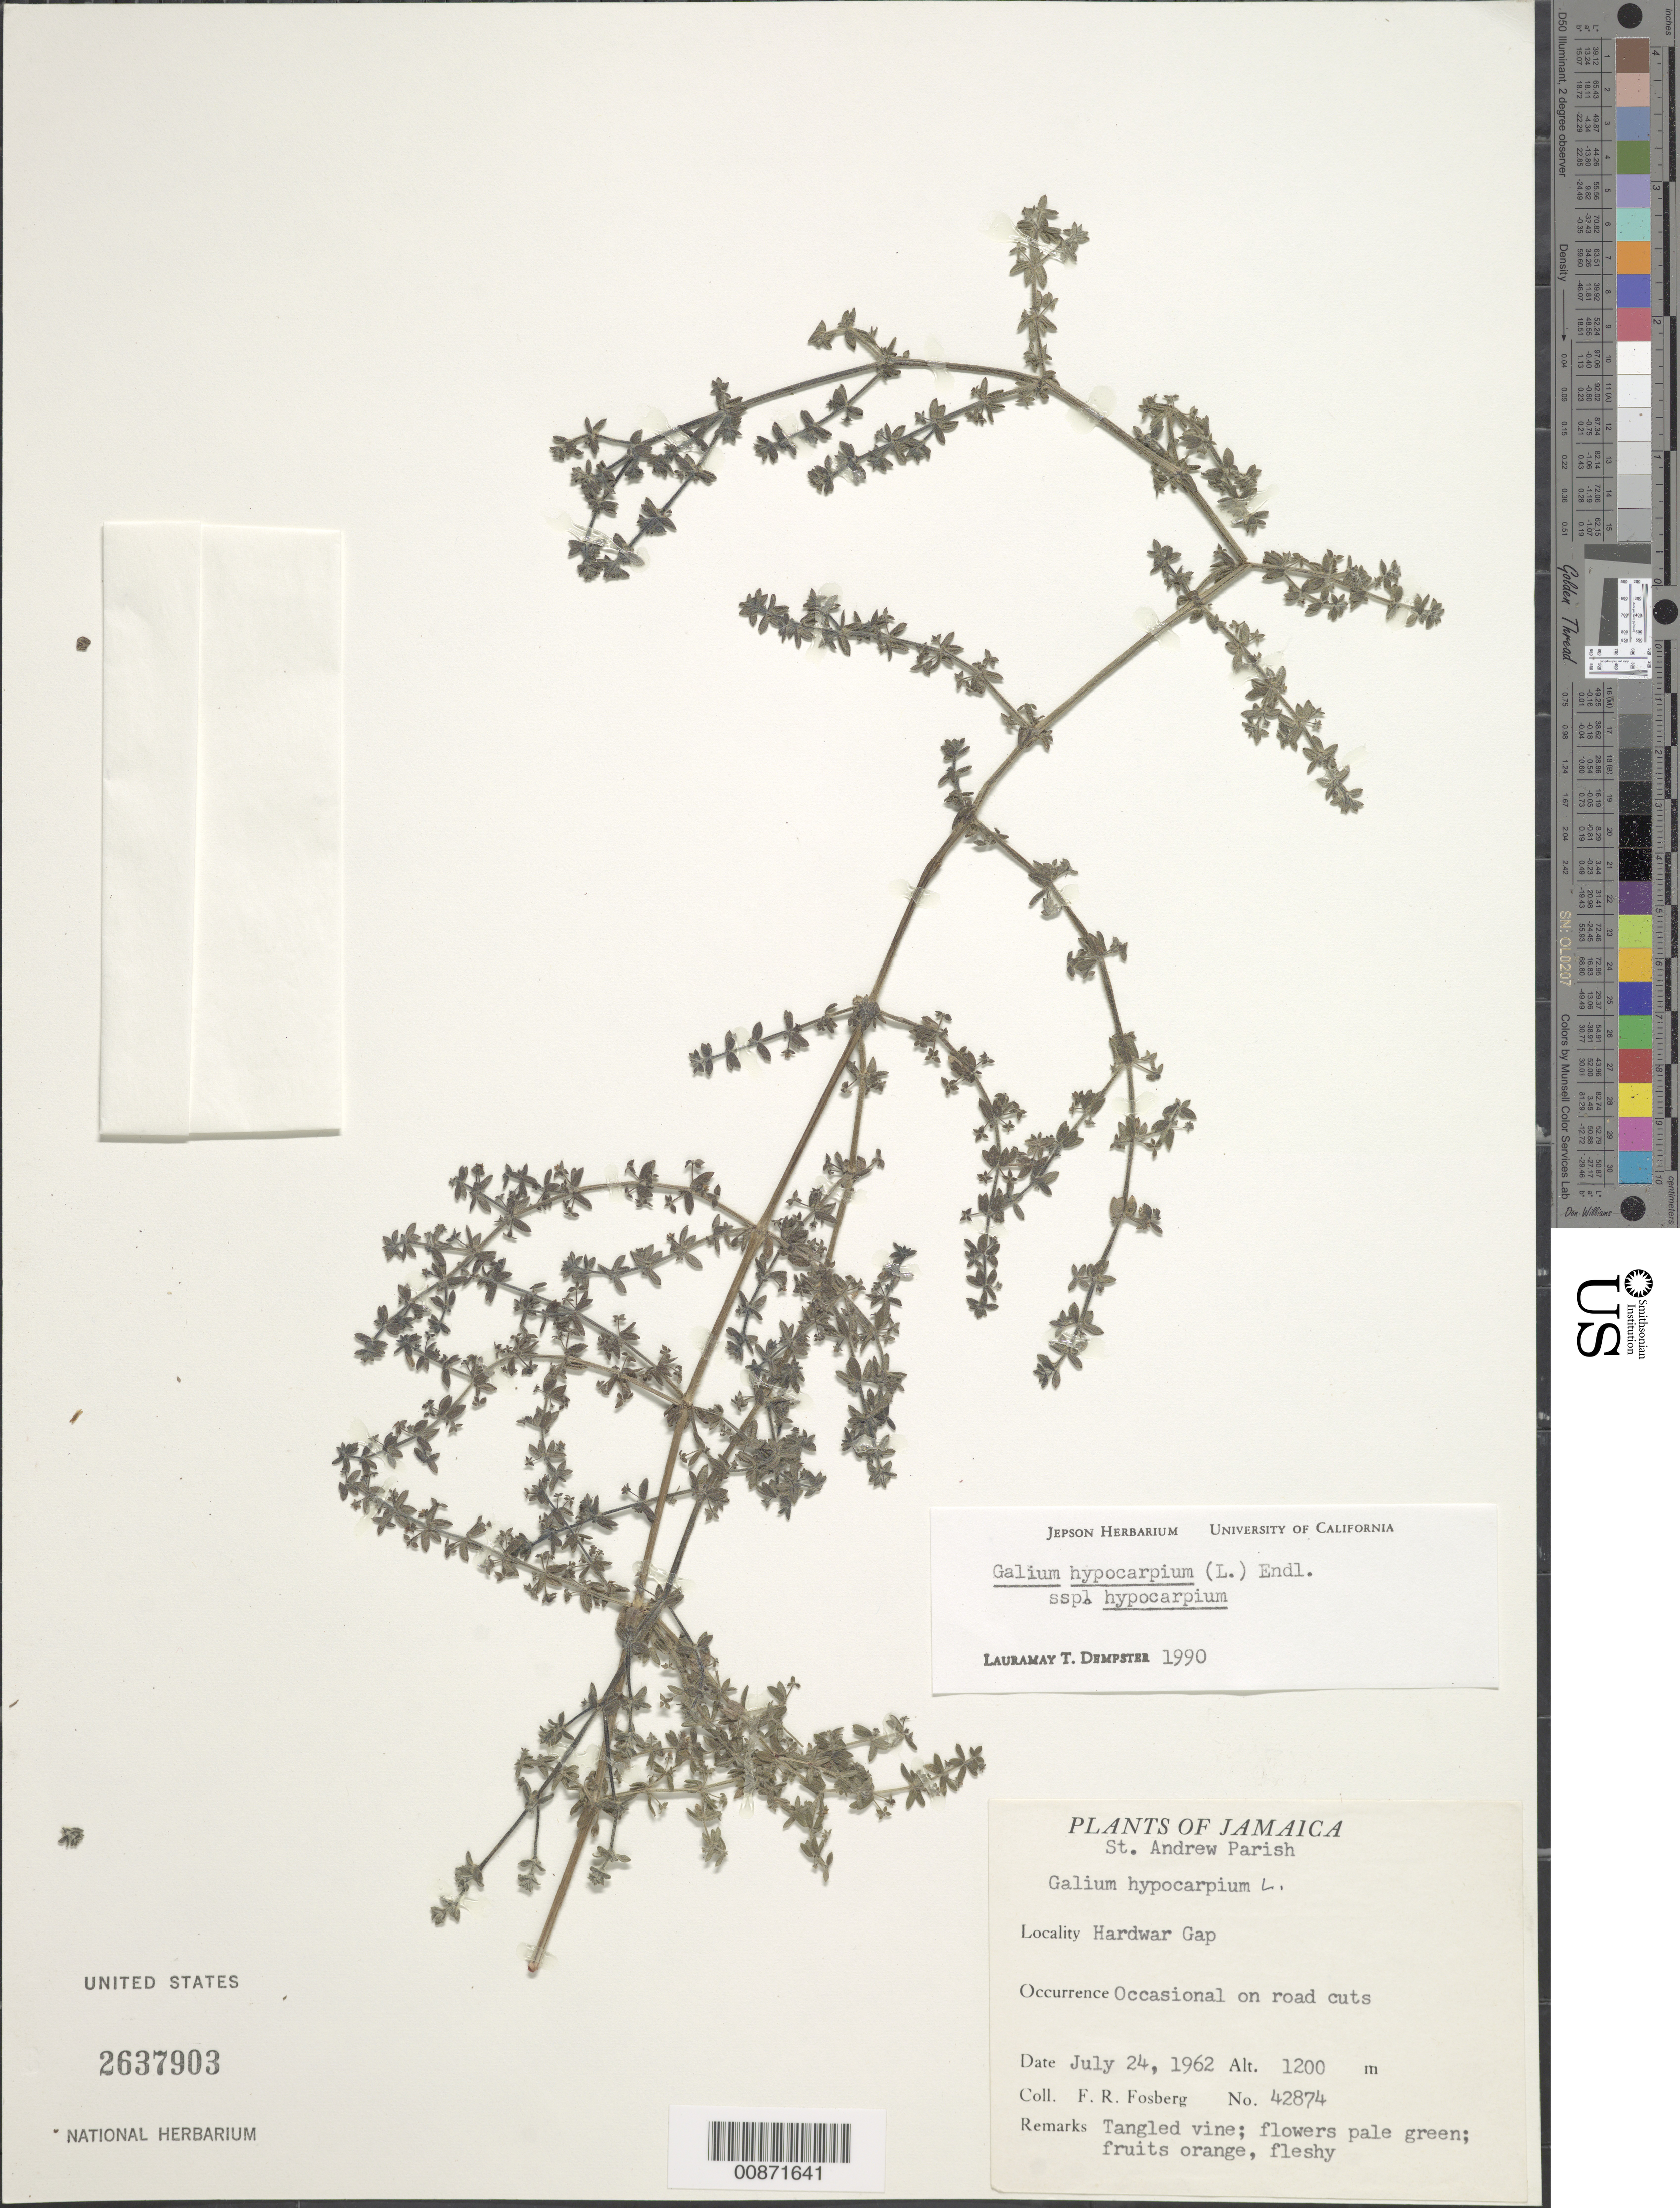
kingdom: Plantae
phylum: Tracheophyta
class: Magnoliopsida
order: Gentianales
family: Rubiaceae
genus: Galium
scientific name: Galium hypocarpium subsp. hypocarpium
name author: (L.) Endl. ex Griseb.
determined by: Dempster, L. T.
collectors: F. R. Fosberg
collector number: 42874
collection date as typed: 24 Jul 1962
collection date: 1962-07-24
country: Jamaica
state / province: Saint Andrew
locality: Hardwar Gap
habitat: On road cuts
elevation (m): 1200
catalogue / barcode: US 2637903